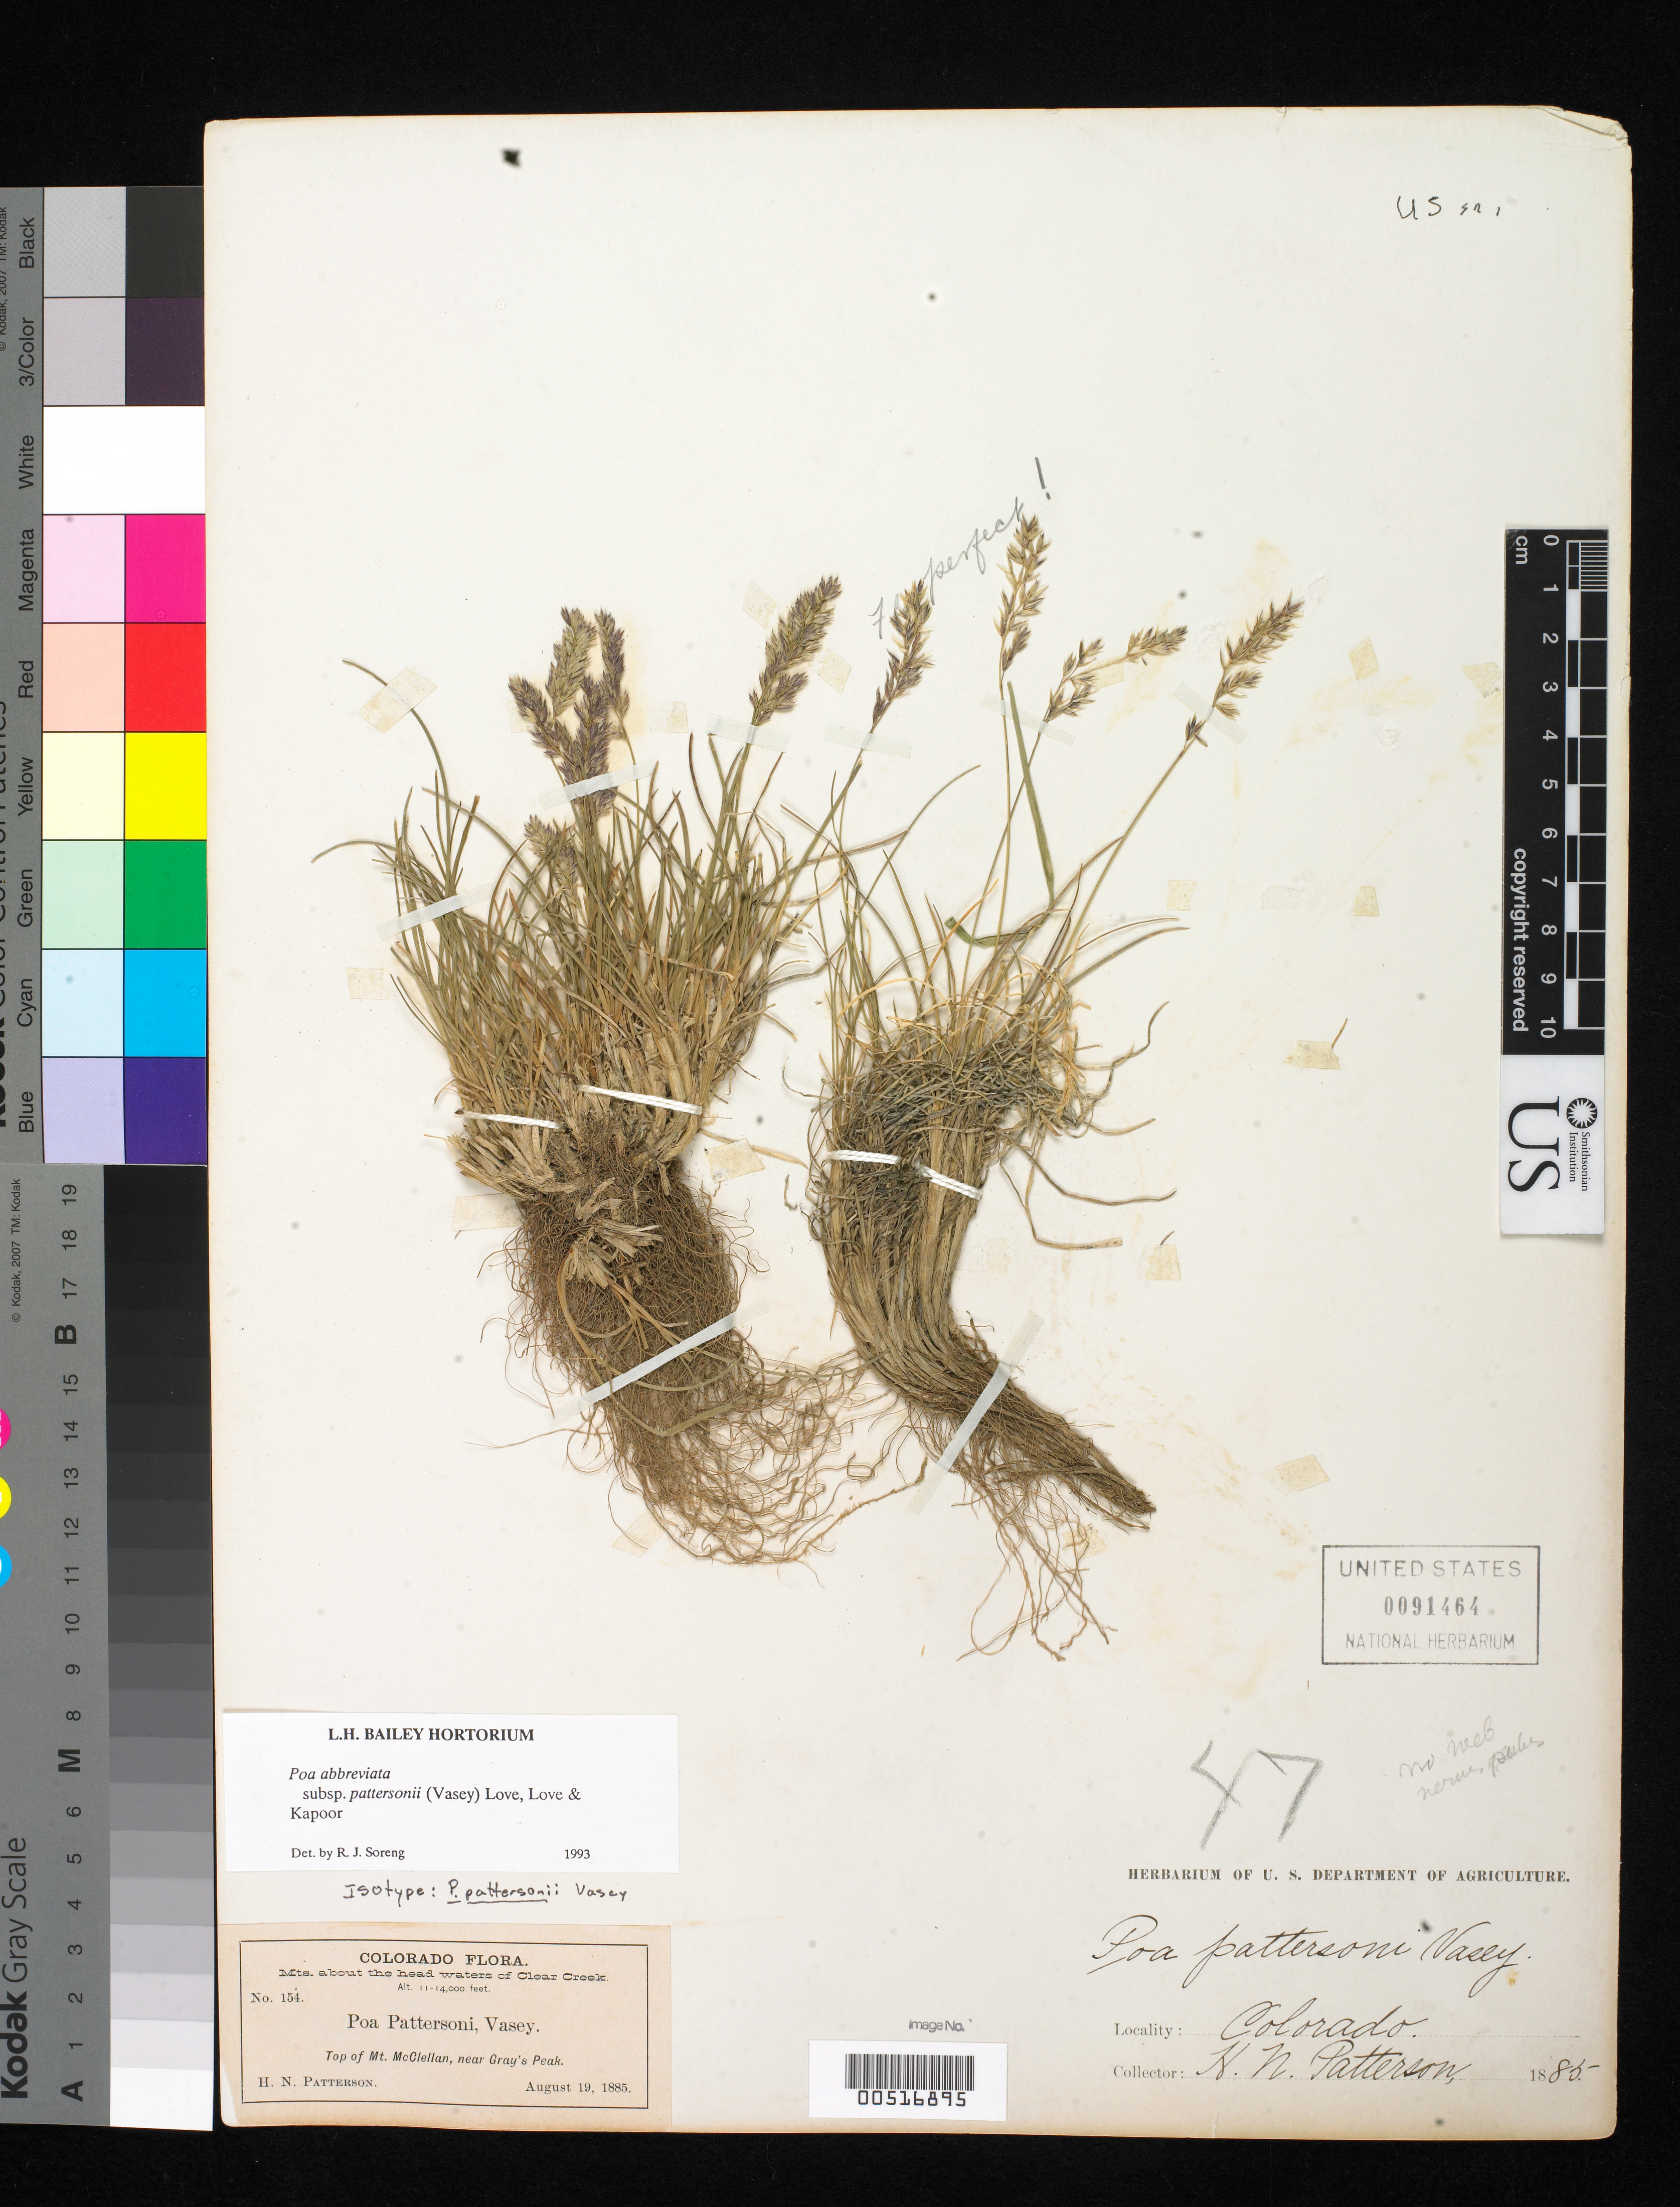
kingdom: Plantae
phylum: Tracheophyta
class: Liliopsida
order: Poales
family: Poaceae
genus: Poa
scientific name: Poa pattersoni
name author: Vasey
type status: Isotype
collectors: H. N. Patterson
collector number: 154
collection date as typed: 19 Aug 1885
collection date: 1885-08-19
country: United States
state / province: Colorado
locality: Top of Mt. McClellan, near Gray's Peak.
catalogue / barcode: US 91464